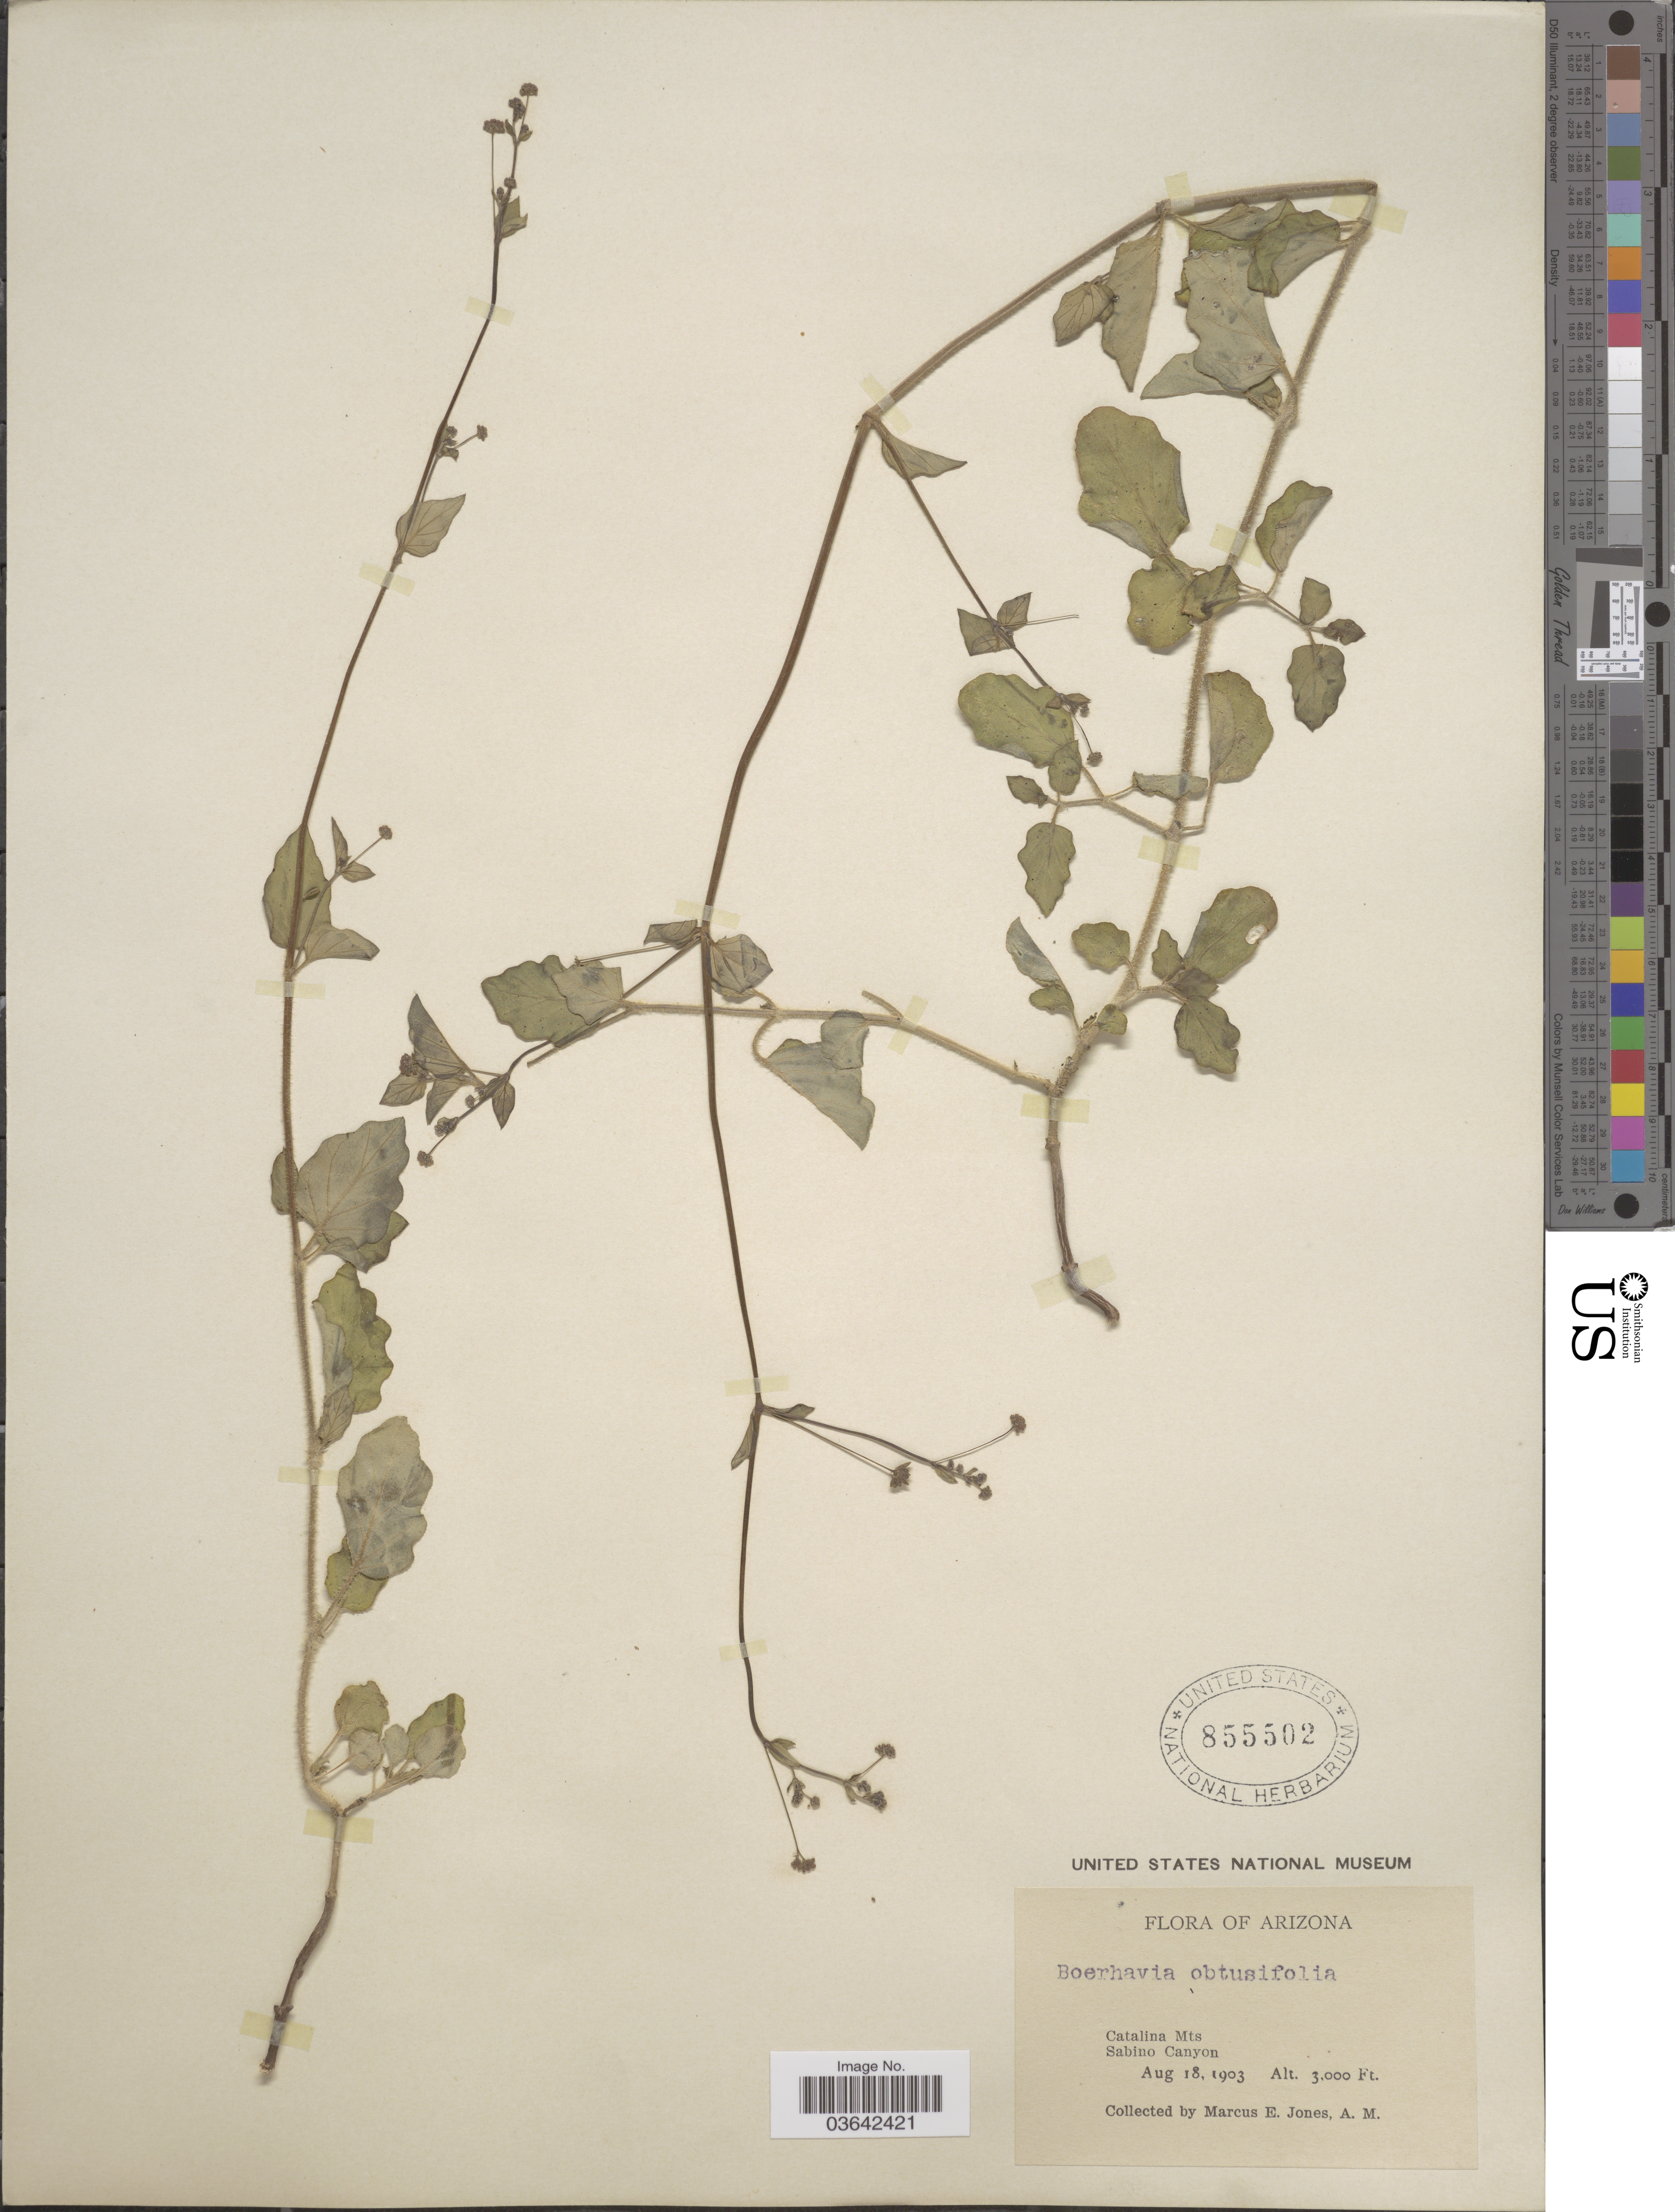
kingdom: Plantae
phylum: Tracheophyta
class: Magnoliopsida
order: Caryophyllales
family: Nyctaginaceae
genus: Boerhavia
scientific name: Boerhavia coccinea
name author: Mill.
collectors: M. E. Jones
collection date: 1903-08-18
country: United States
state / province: Arizona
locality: Catalina Mts. Sabino Canyon.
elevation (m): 914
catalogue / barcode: US 855502